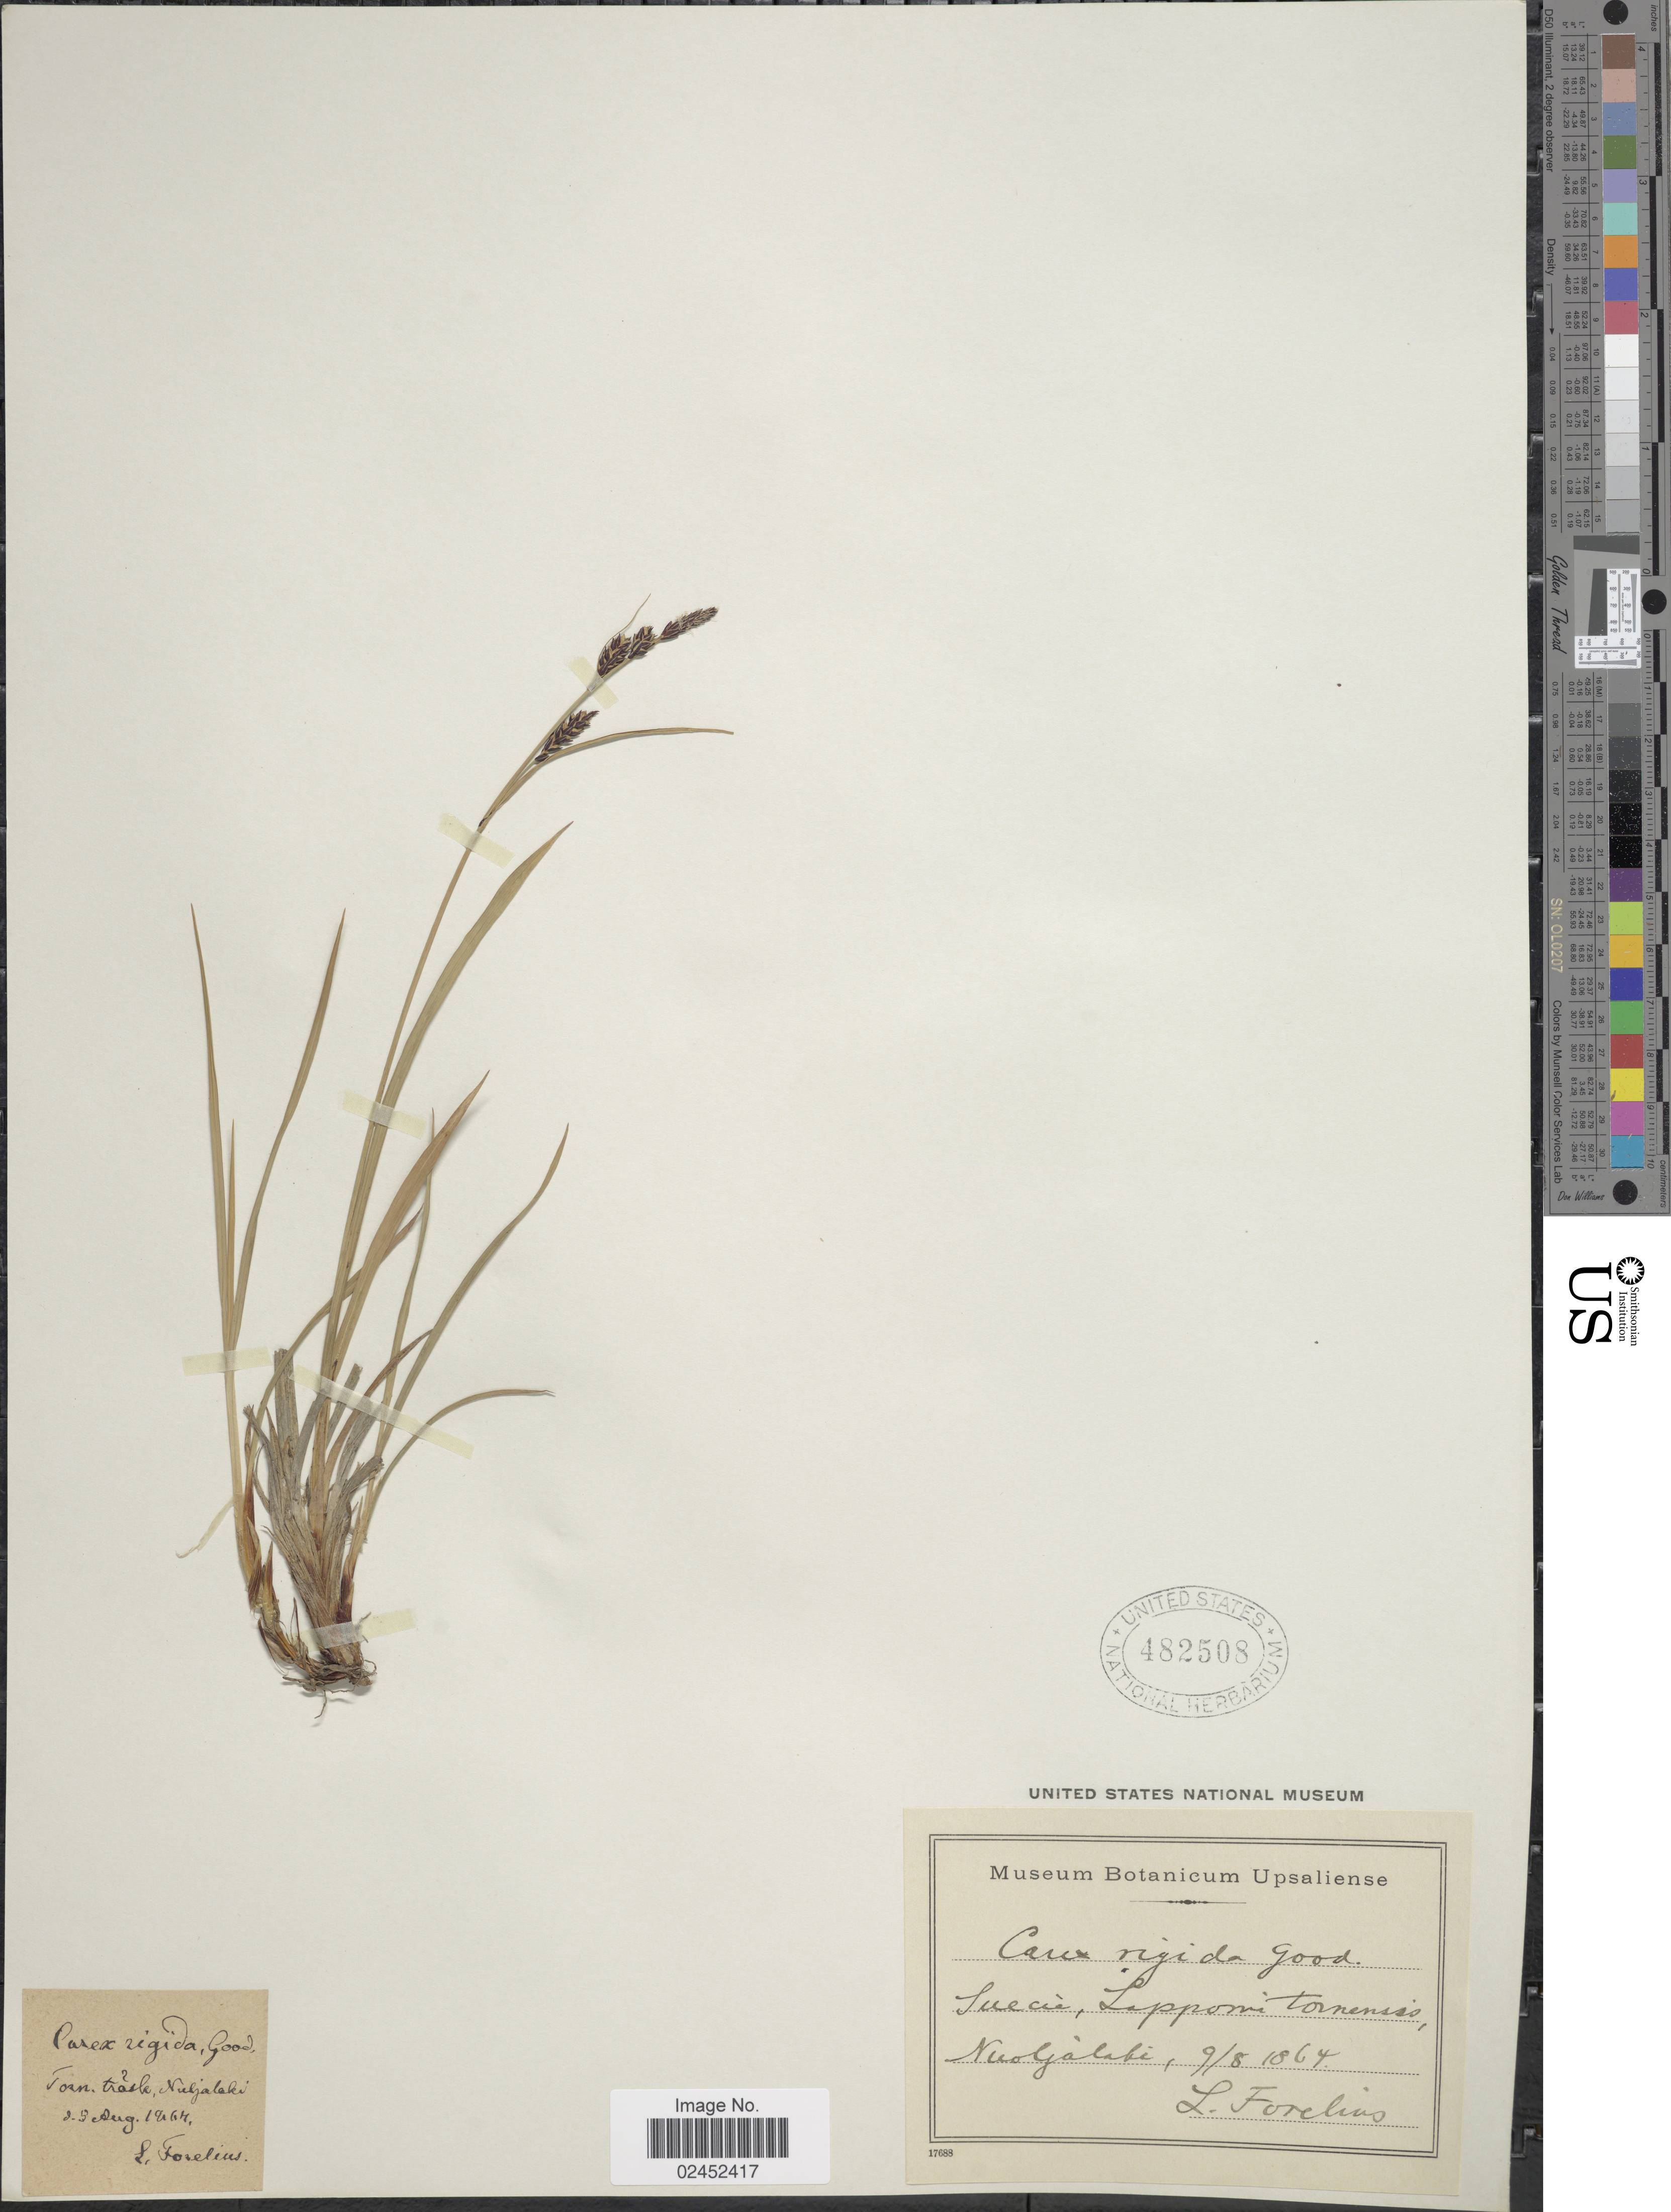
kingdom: Plantae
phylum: Tracheophyta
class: Liliopsida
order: Poales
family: Cyperaceae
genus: Carex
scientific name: Carex bigelowii subsp. bigelowii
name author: Torr. ex Schwein.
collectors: L. Forelius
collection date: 1864-08-09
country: Sweden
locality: Suecia, Lapponi tornensis. Nuojalabi [interpreted]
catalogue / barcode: US 482508